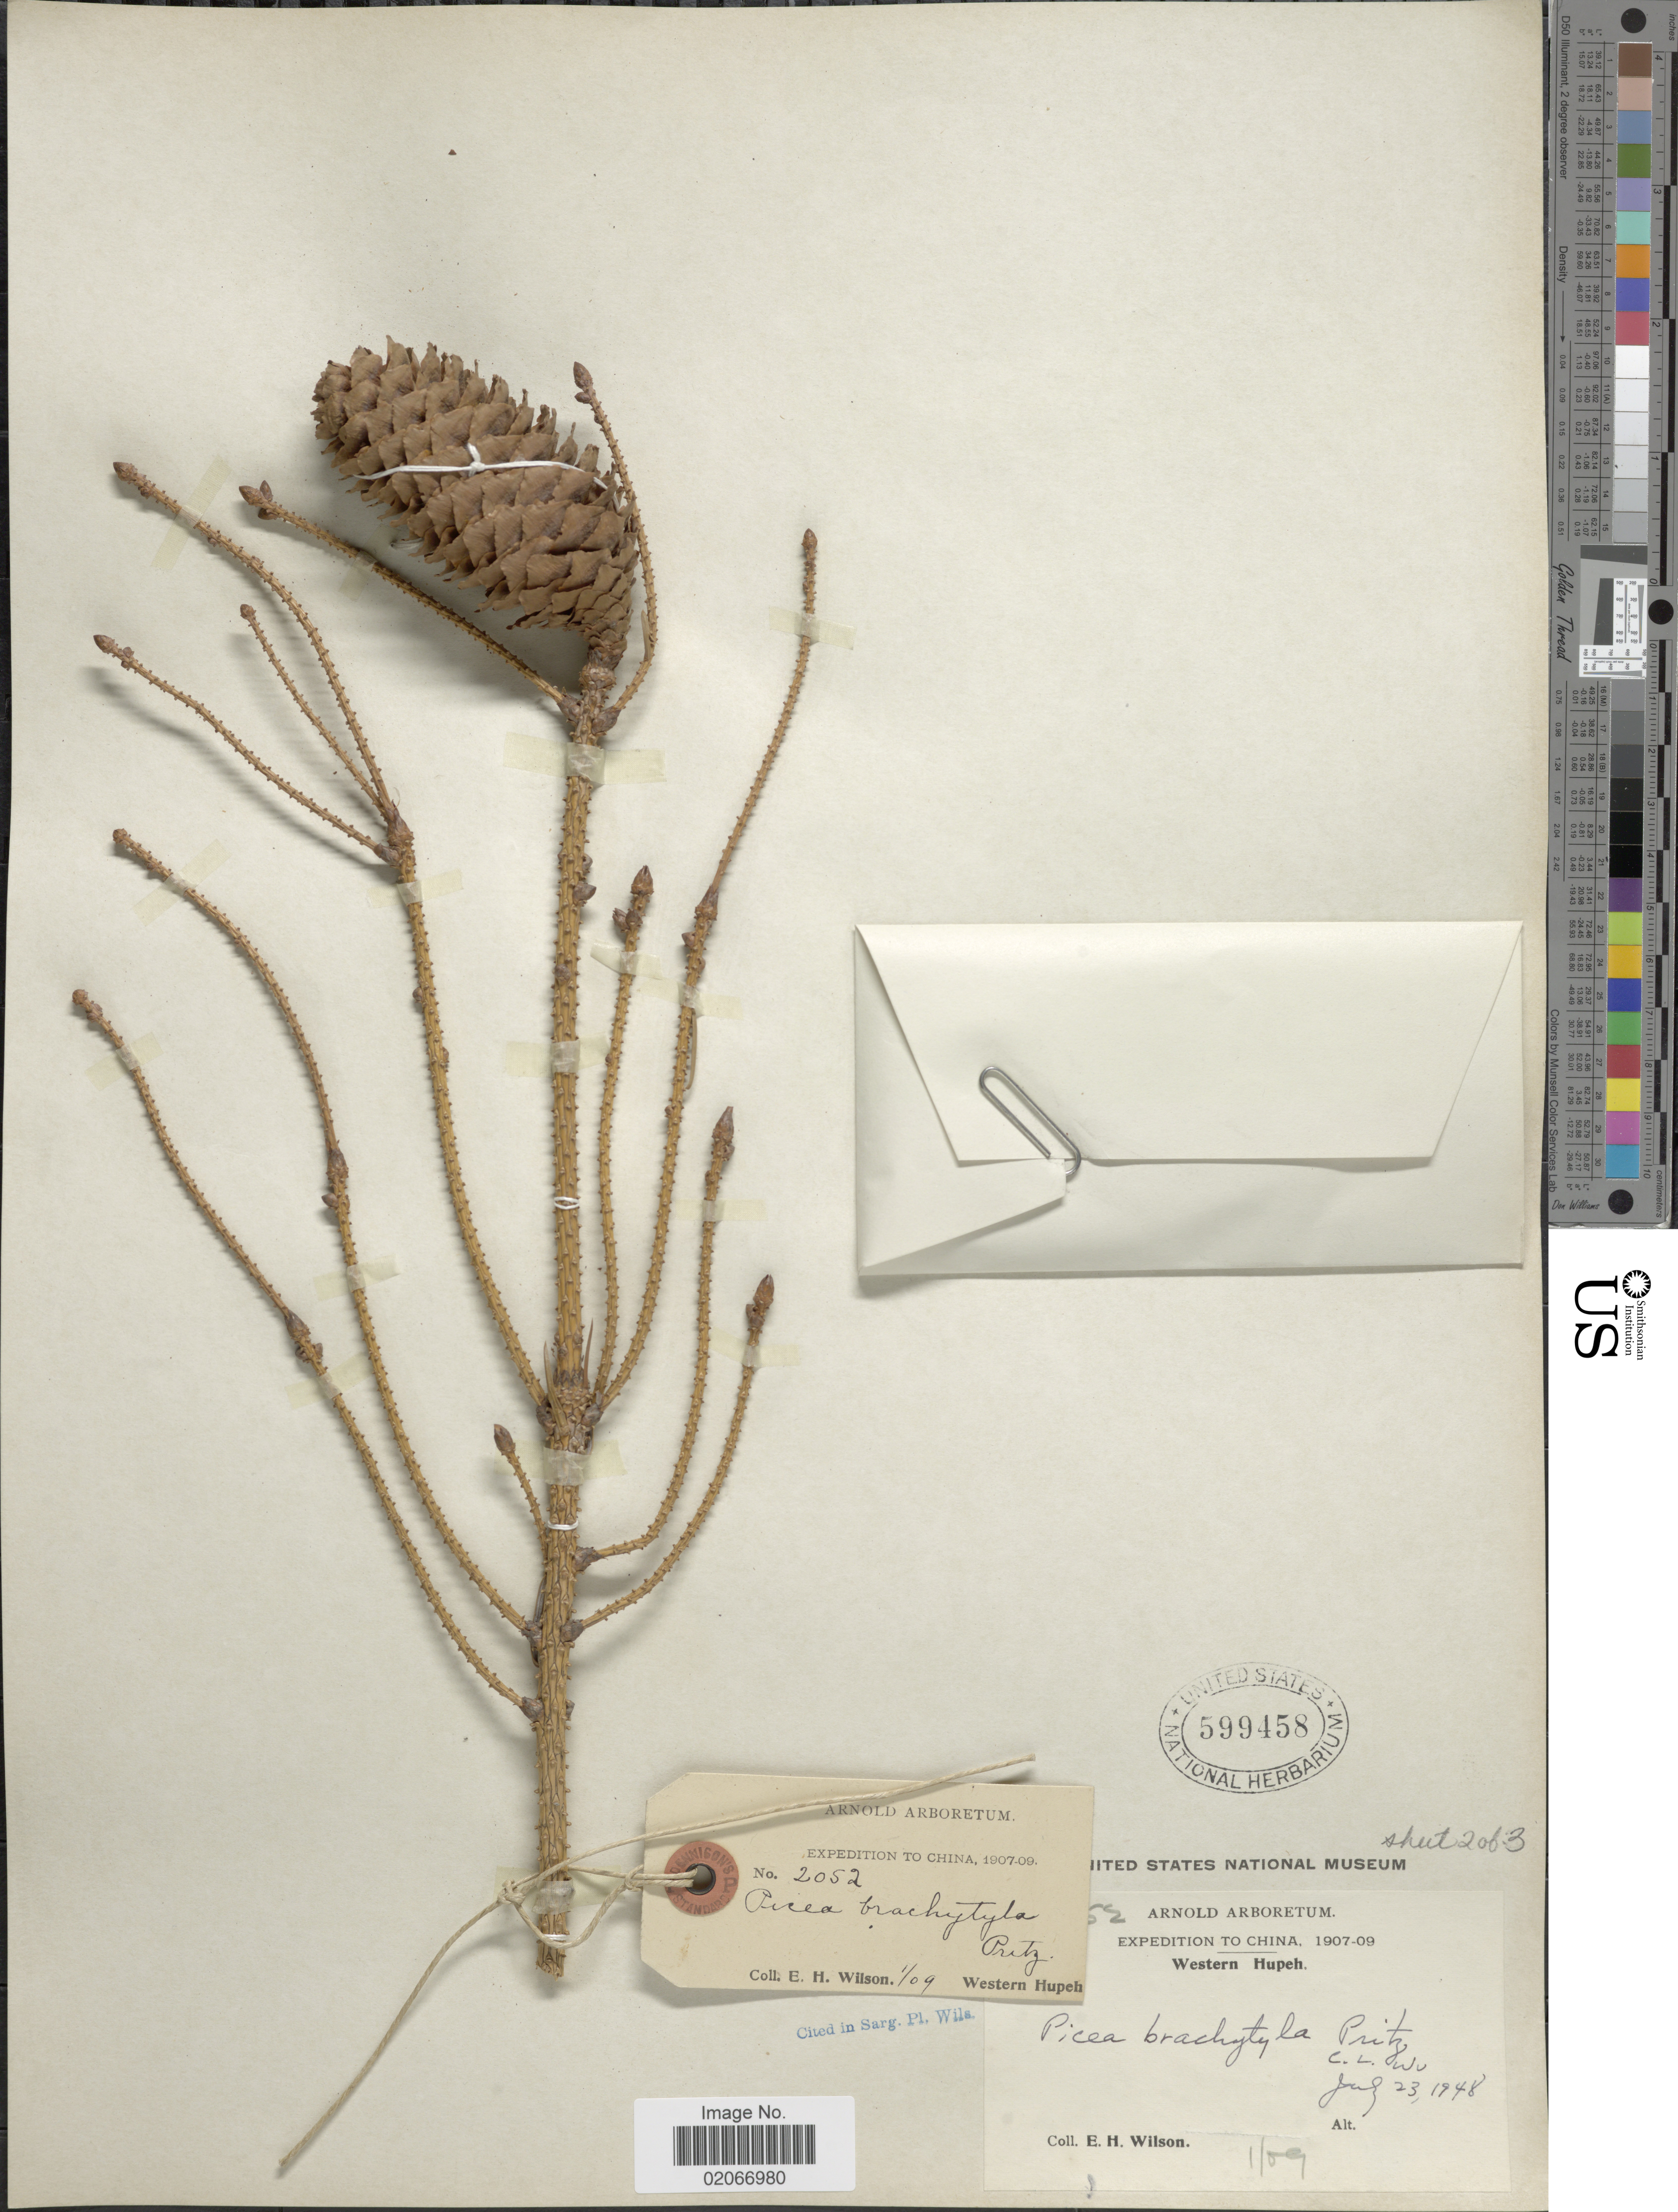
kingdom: Plantae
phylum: Tracheophyta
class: Pinopsida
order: Pinales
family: Pinaceae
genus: Picea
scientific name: Picea brachytyla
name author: (Franch.) E. Pritz.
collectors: E. Wilson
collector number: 2052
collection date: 1909-01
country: China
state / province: Hubei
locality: Western Hupeh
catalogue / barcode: US 599458